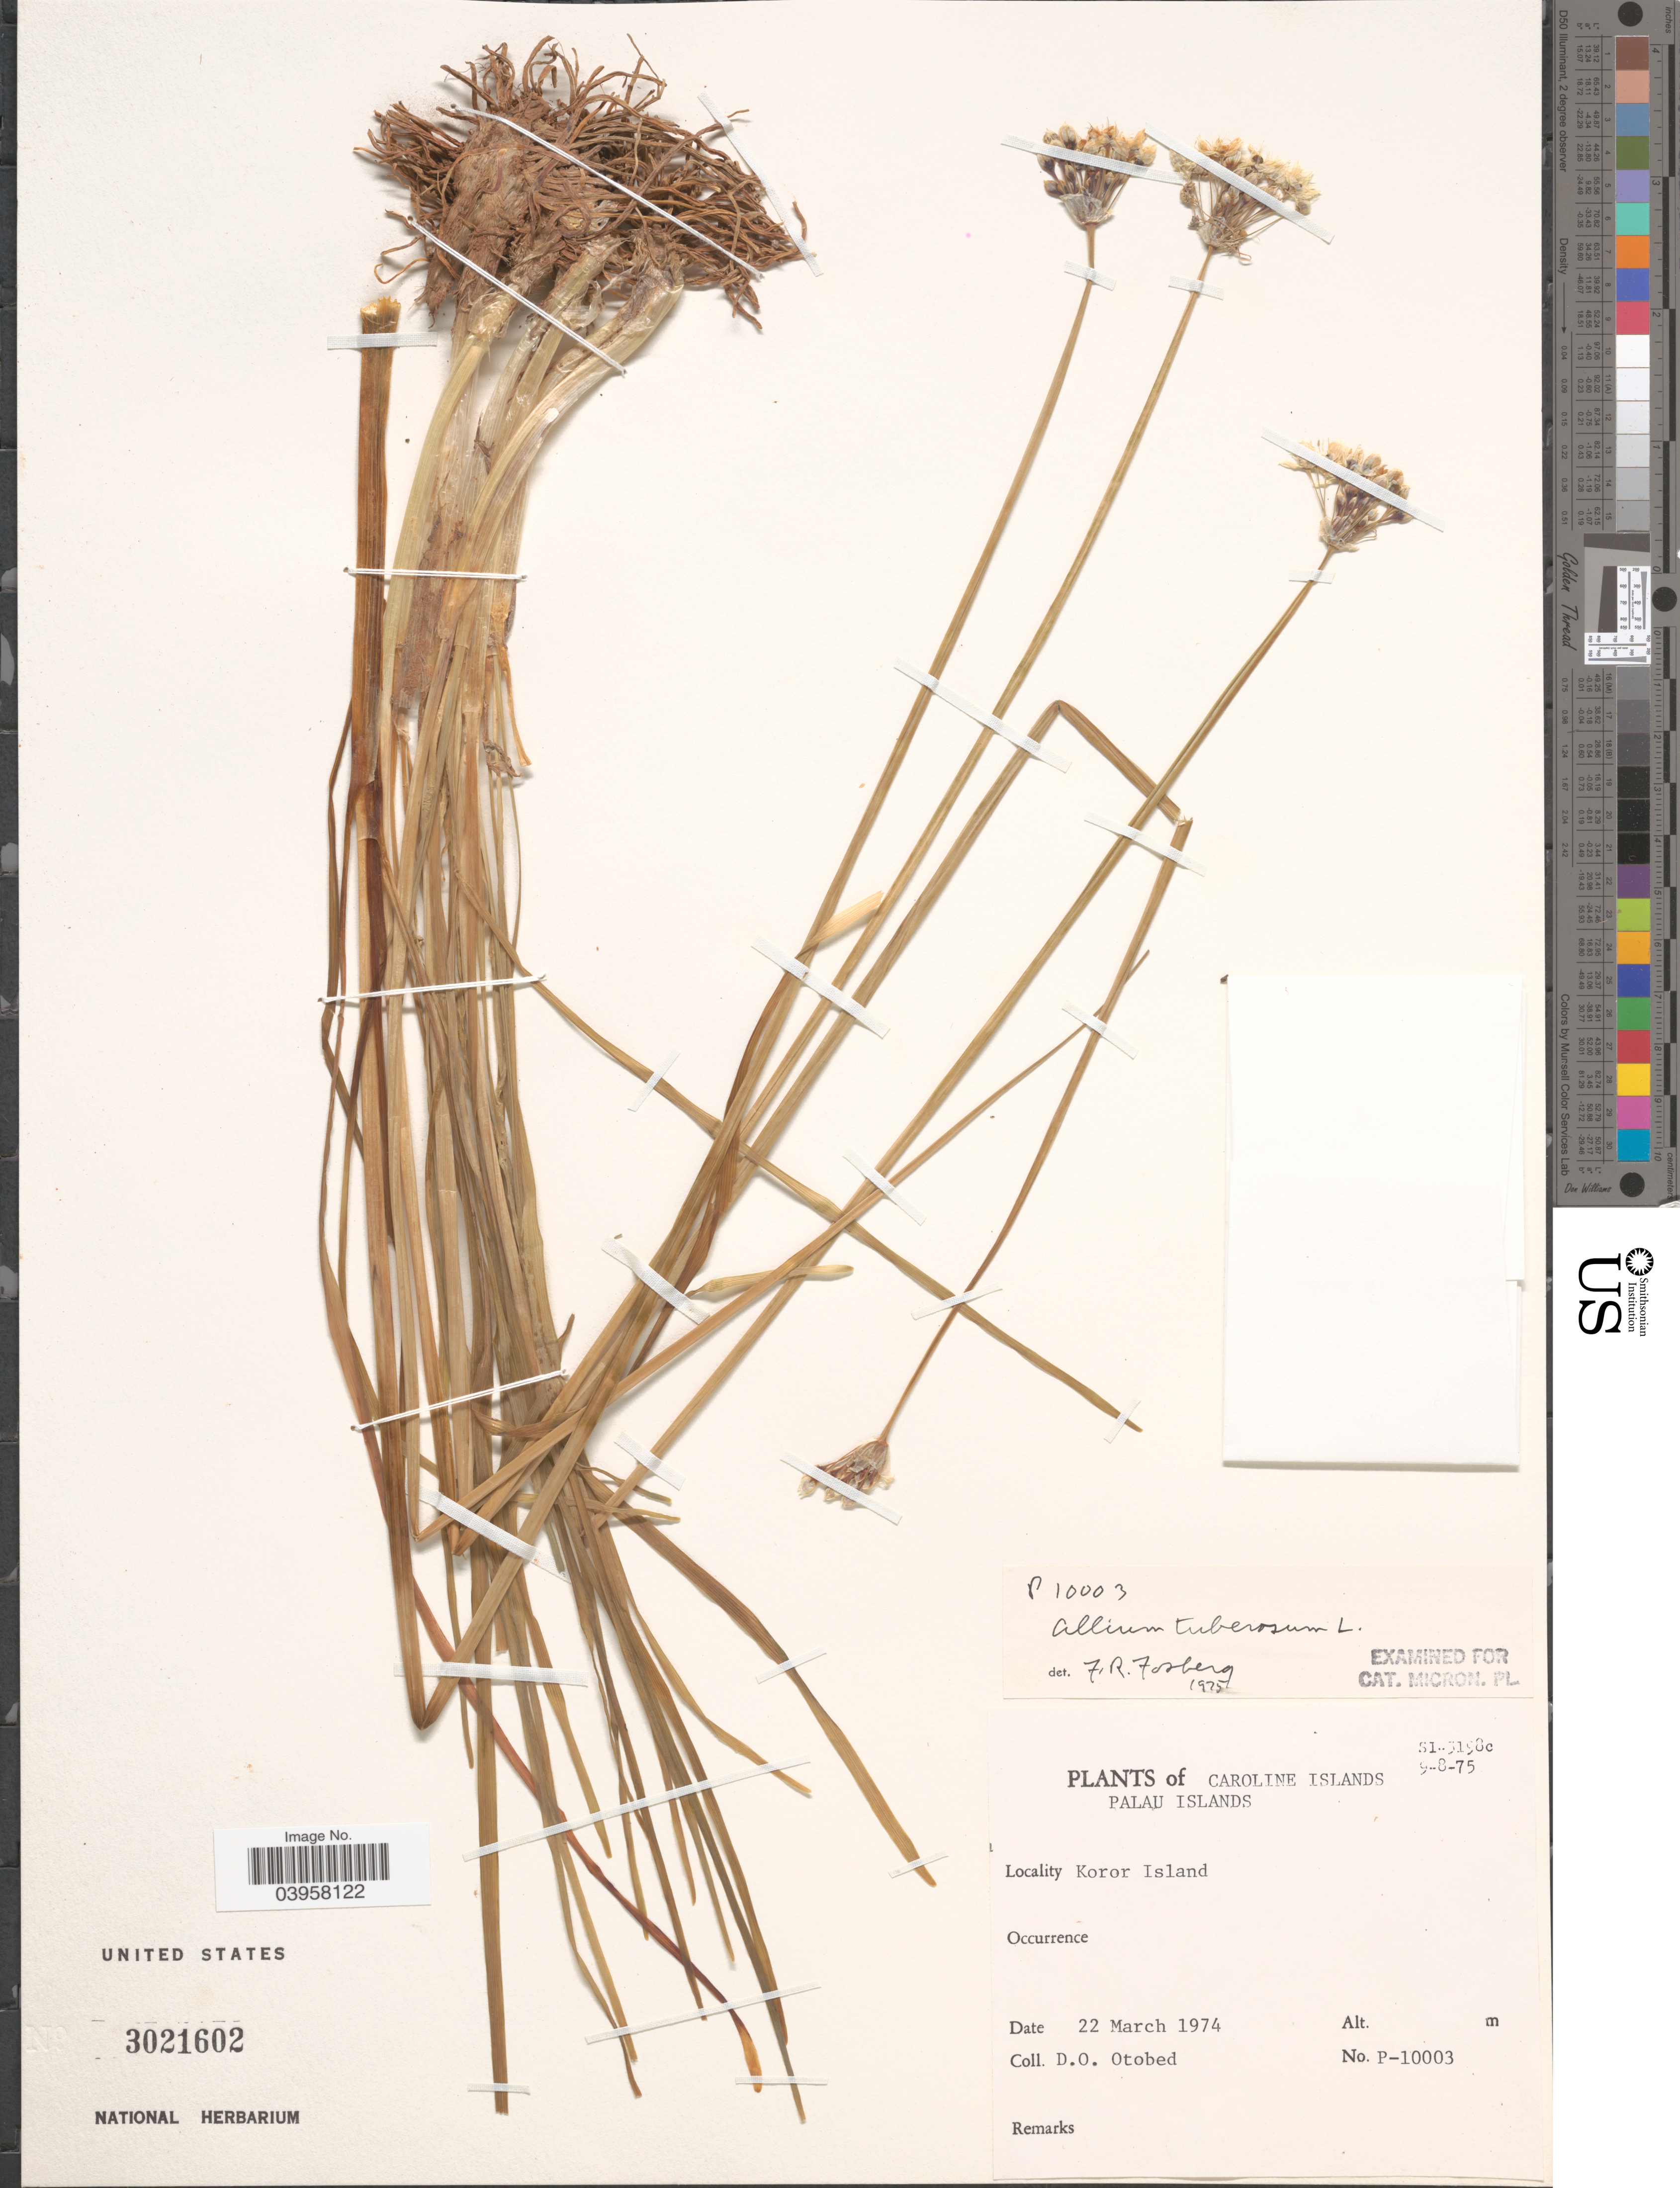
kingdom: Plantae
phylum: Tracheophyta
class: Liliopsida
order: Asparagales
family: Amaryllidaceae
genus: Allium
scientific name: Allium tuberosum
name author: Röttler ex Spreng.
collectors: D. O. Otobed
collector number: P-10003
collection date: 1974-03-22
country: Palau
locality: Caroline Islands. Palau Islands. Koror Island.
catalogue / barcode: US 3021602